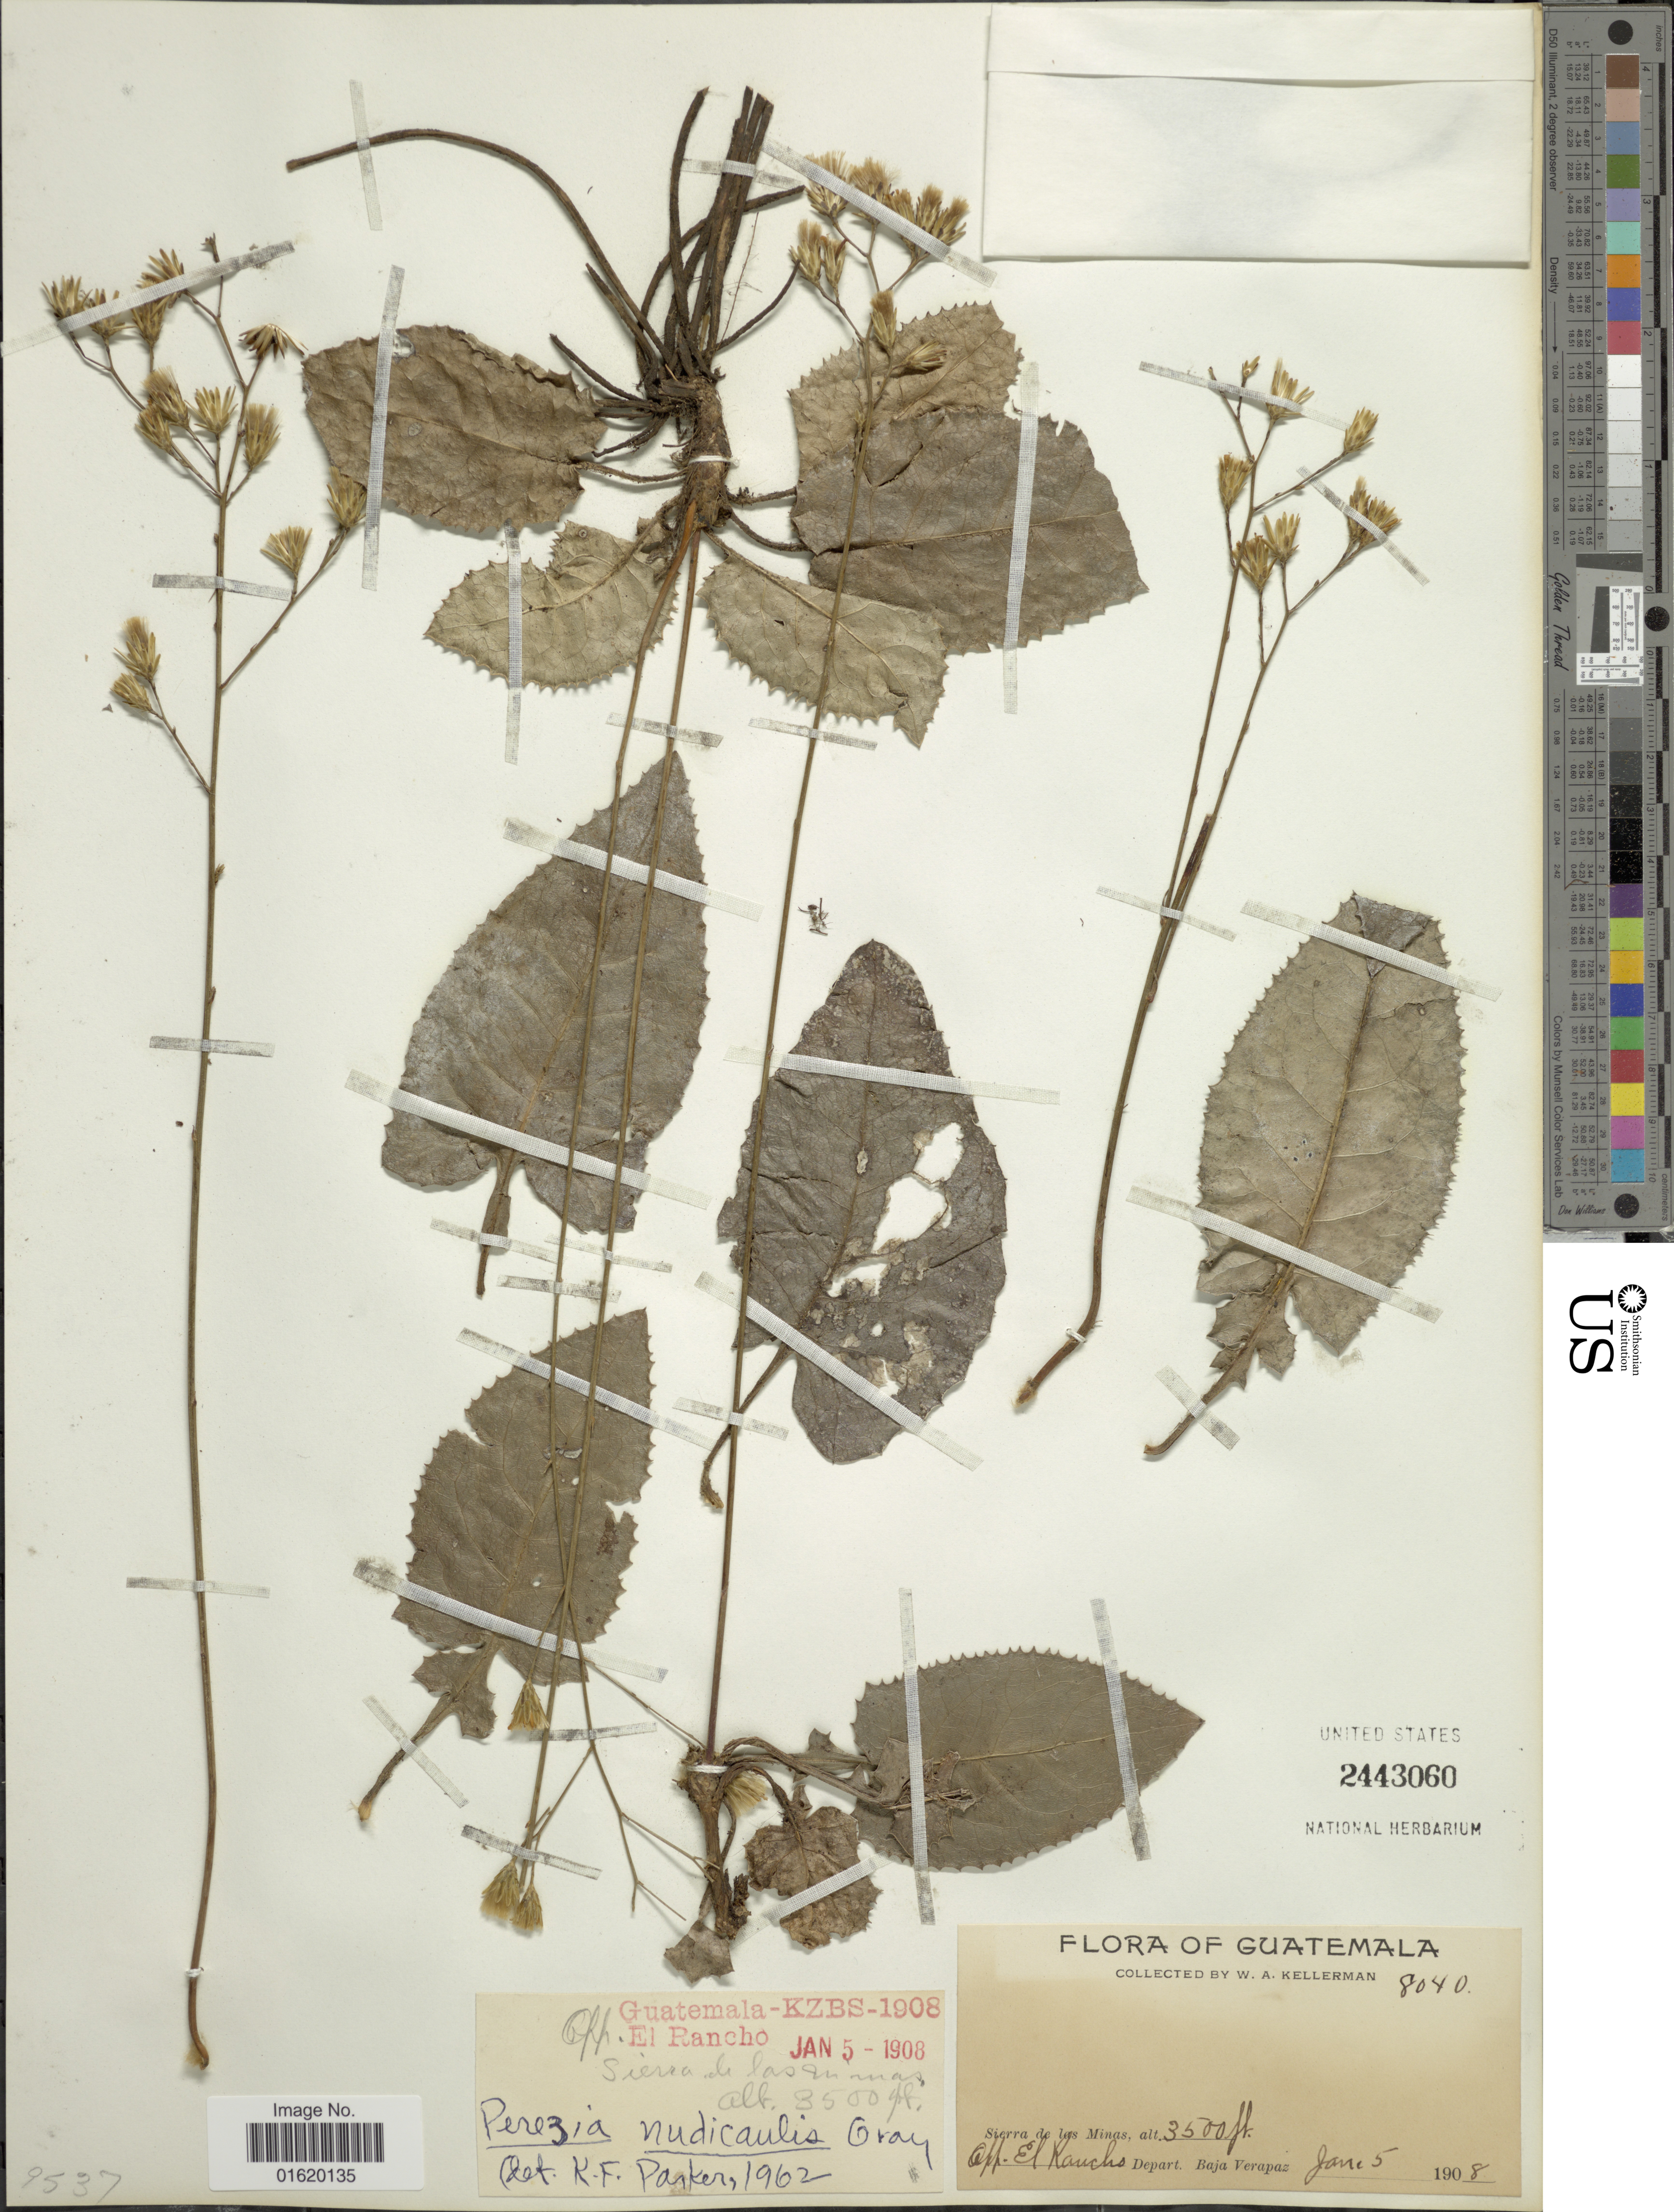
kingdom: Plantae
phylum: Tracheophyta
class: Magnoliopsida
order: Asterales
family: Asteraceae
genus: Acourtia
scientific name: Acourtia nudicaulis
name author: (A. Gray) B.L. Turner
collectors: W. Kellerman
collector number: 8040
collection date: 1908-06-05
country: Guatemala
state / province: Baja Verapaz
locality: El Rancho, Sierra de las Minas, app.. El Rachs, depat. Baja Verapaz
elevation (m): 1067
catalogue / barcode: US 2443060